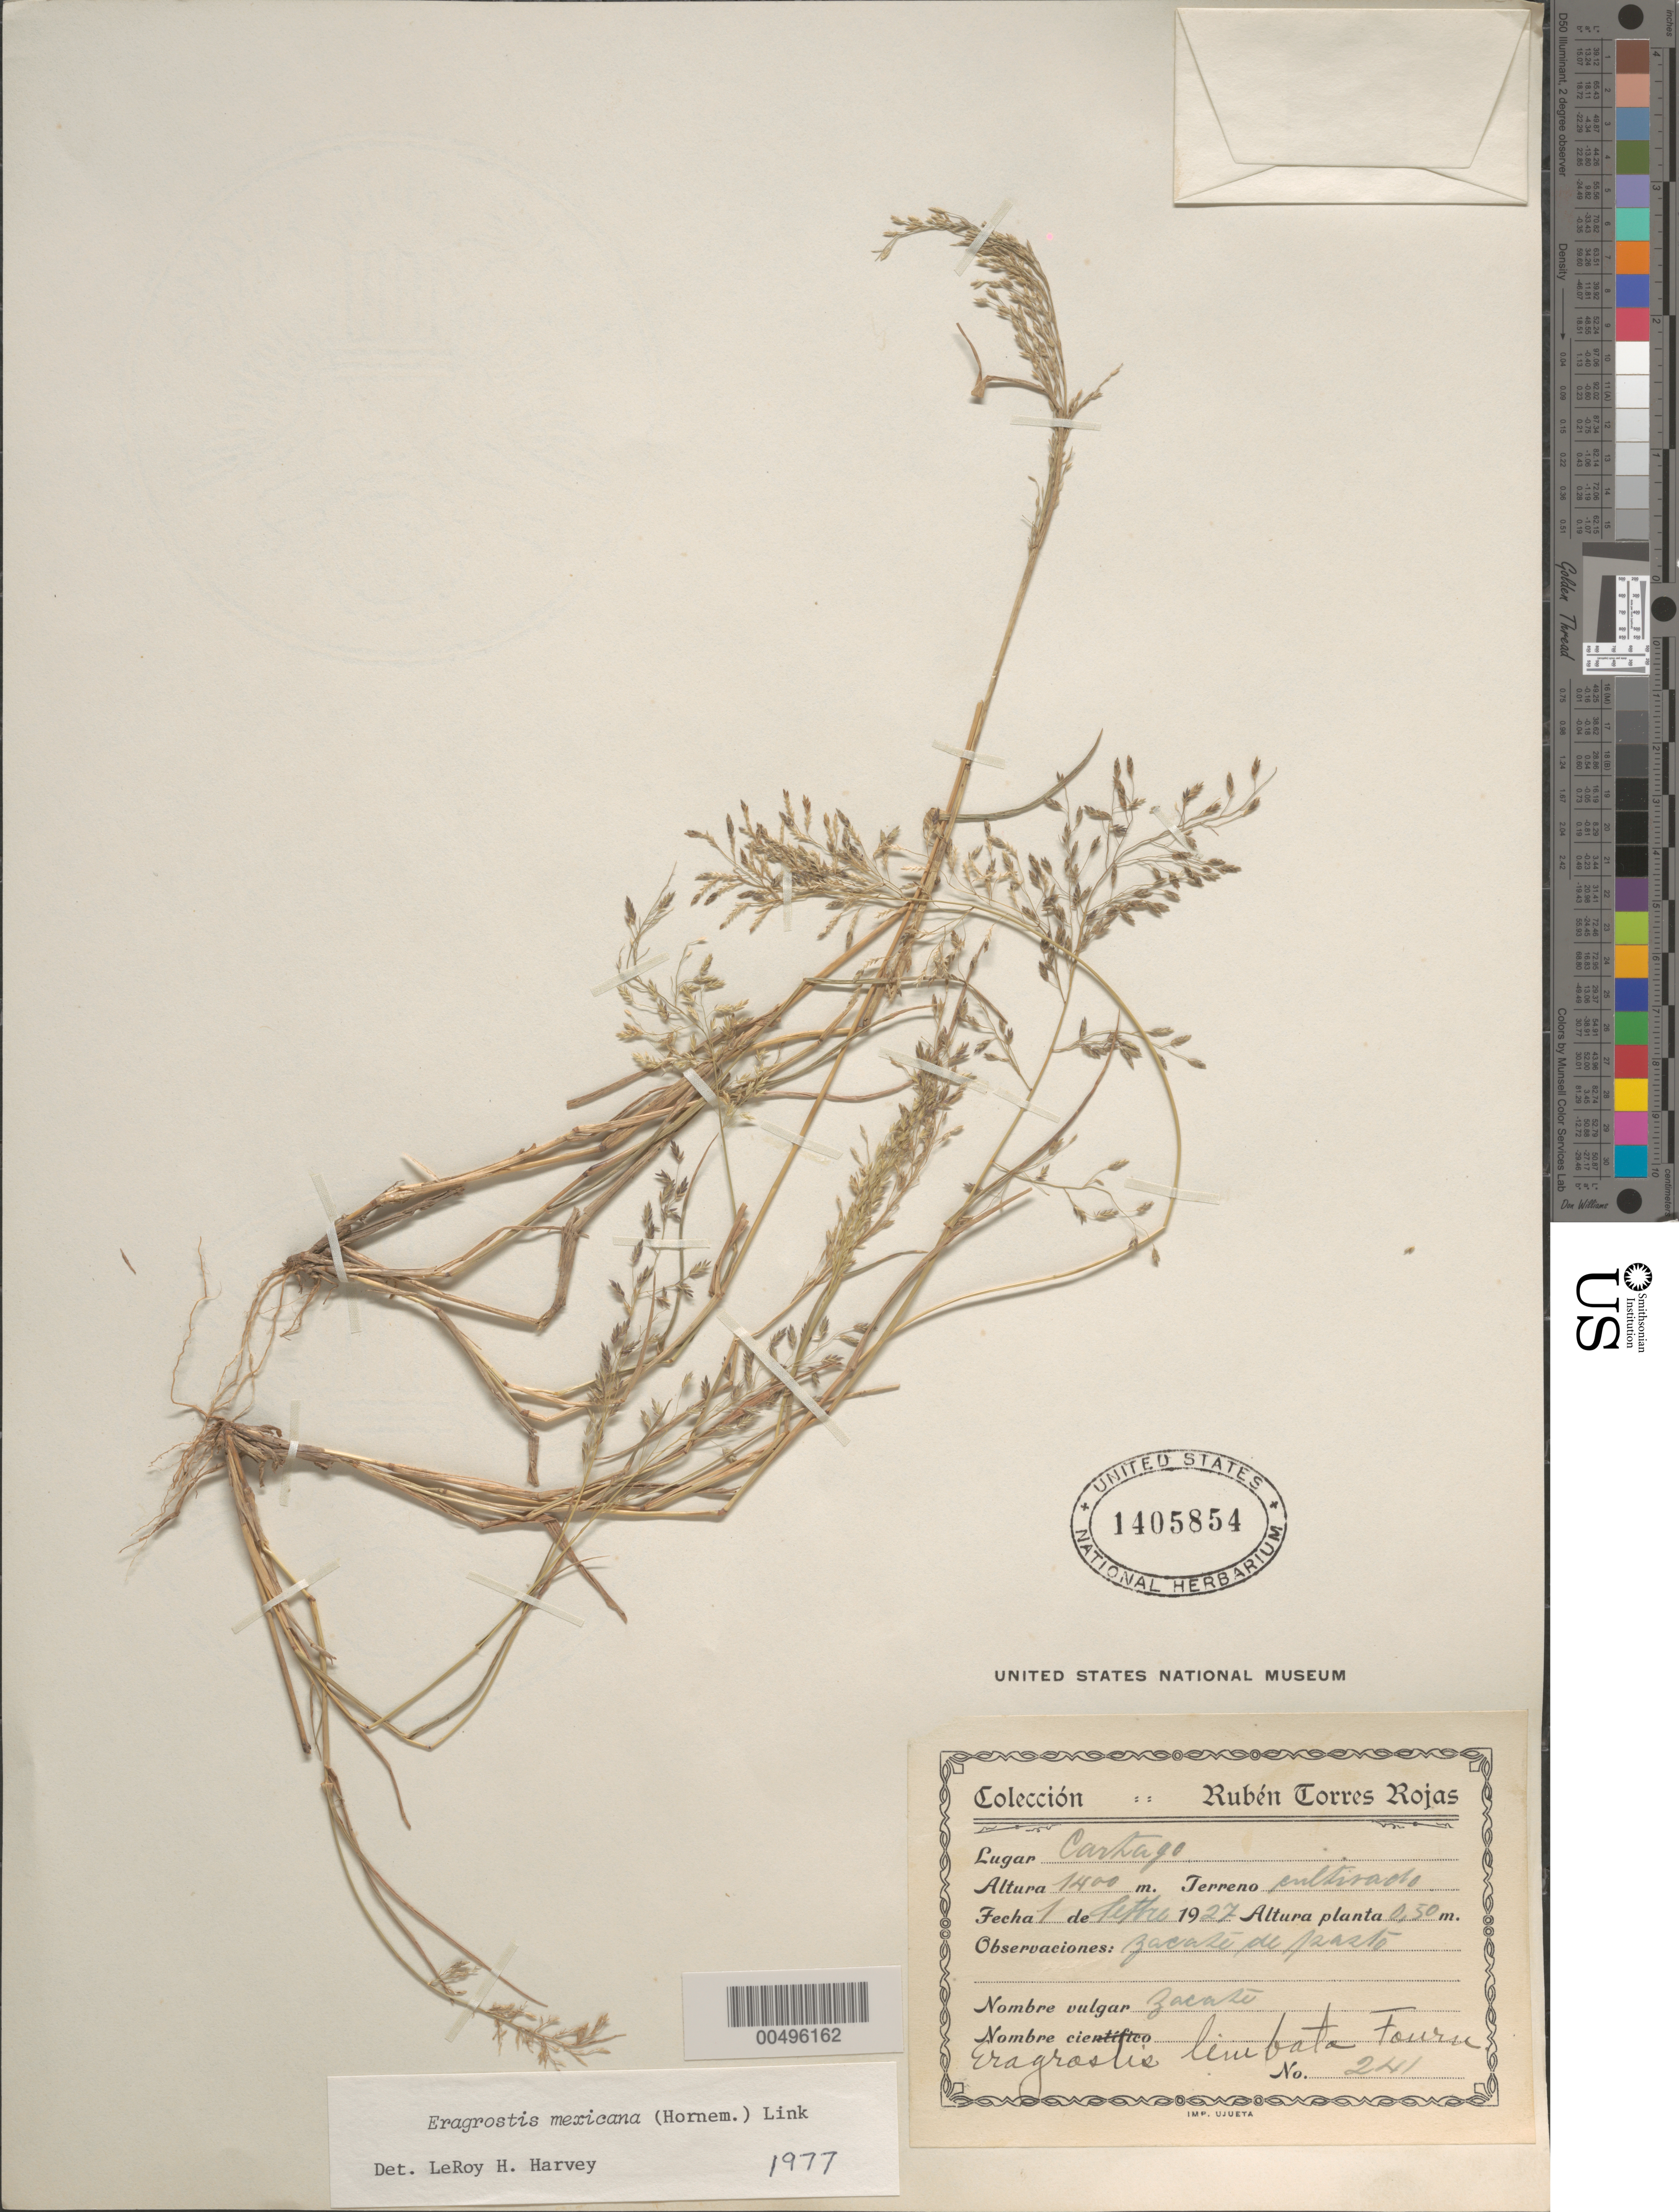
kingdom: Plantae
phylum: Tracheophyta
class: Liliopsida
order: Poales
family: Poaceae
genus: Eragrostis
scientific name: Eragrostis mexicana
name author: (Hornem.) Link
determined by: Harvey, L. H.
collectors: R. Torres-Rojas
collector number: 241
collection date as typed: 1 Sep 1927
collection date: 1927-09-01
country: Mexico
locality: Cartago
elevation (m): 1400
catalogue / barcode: US 1405854